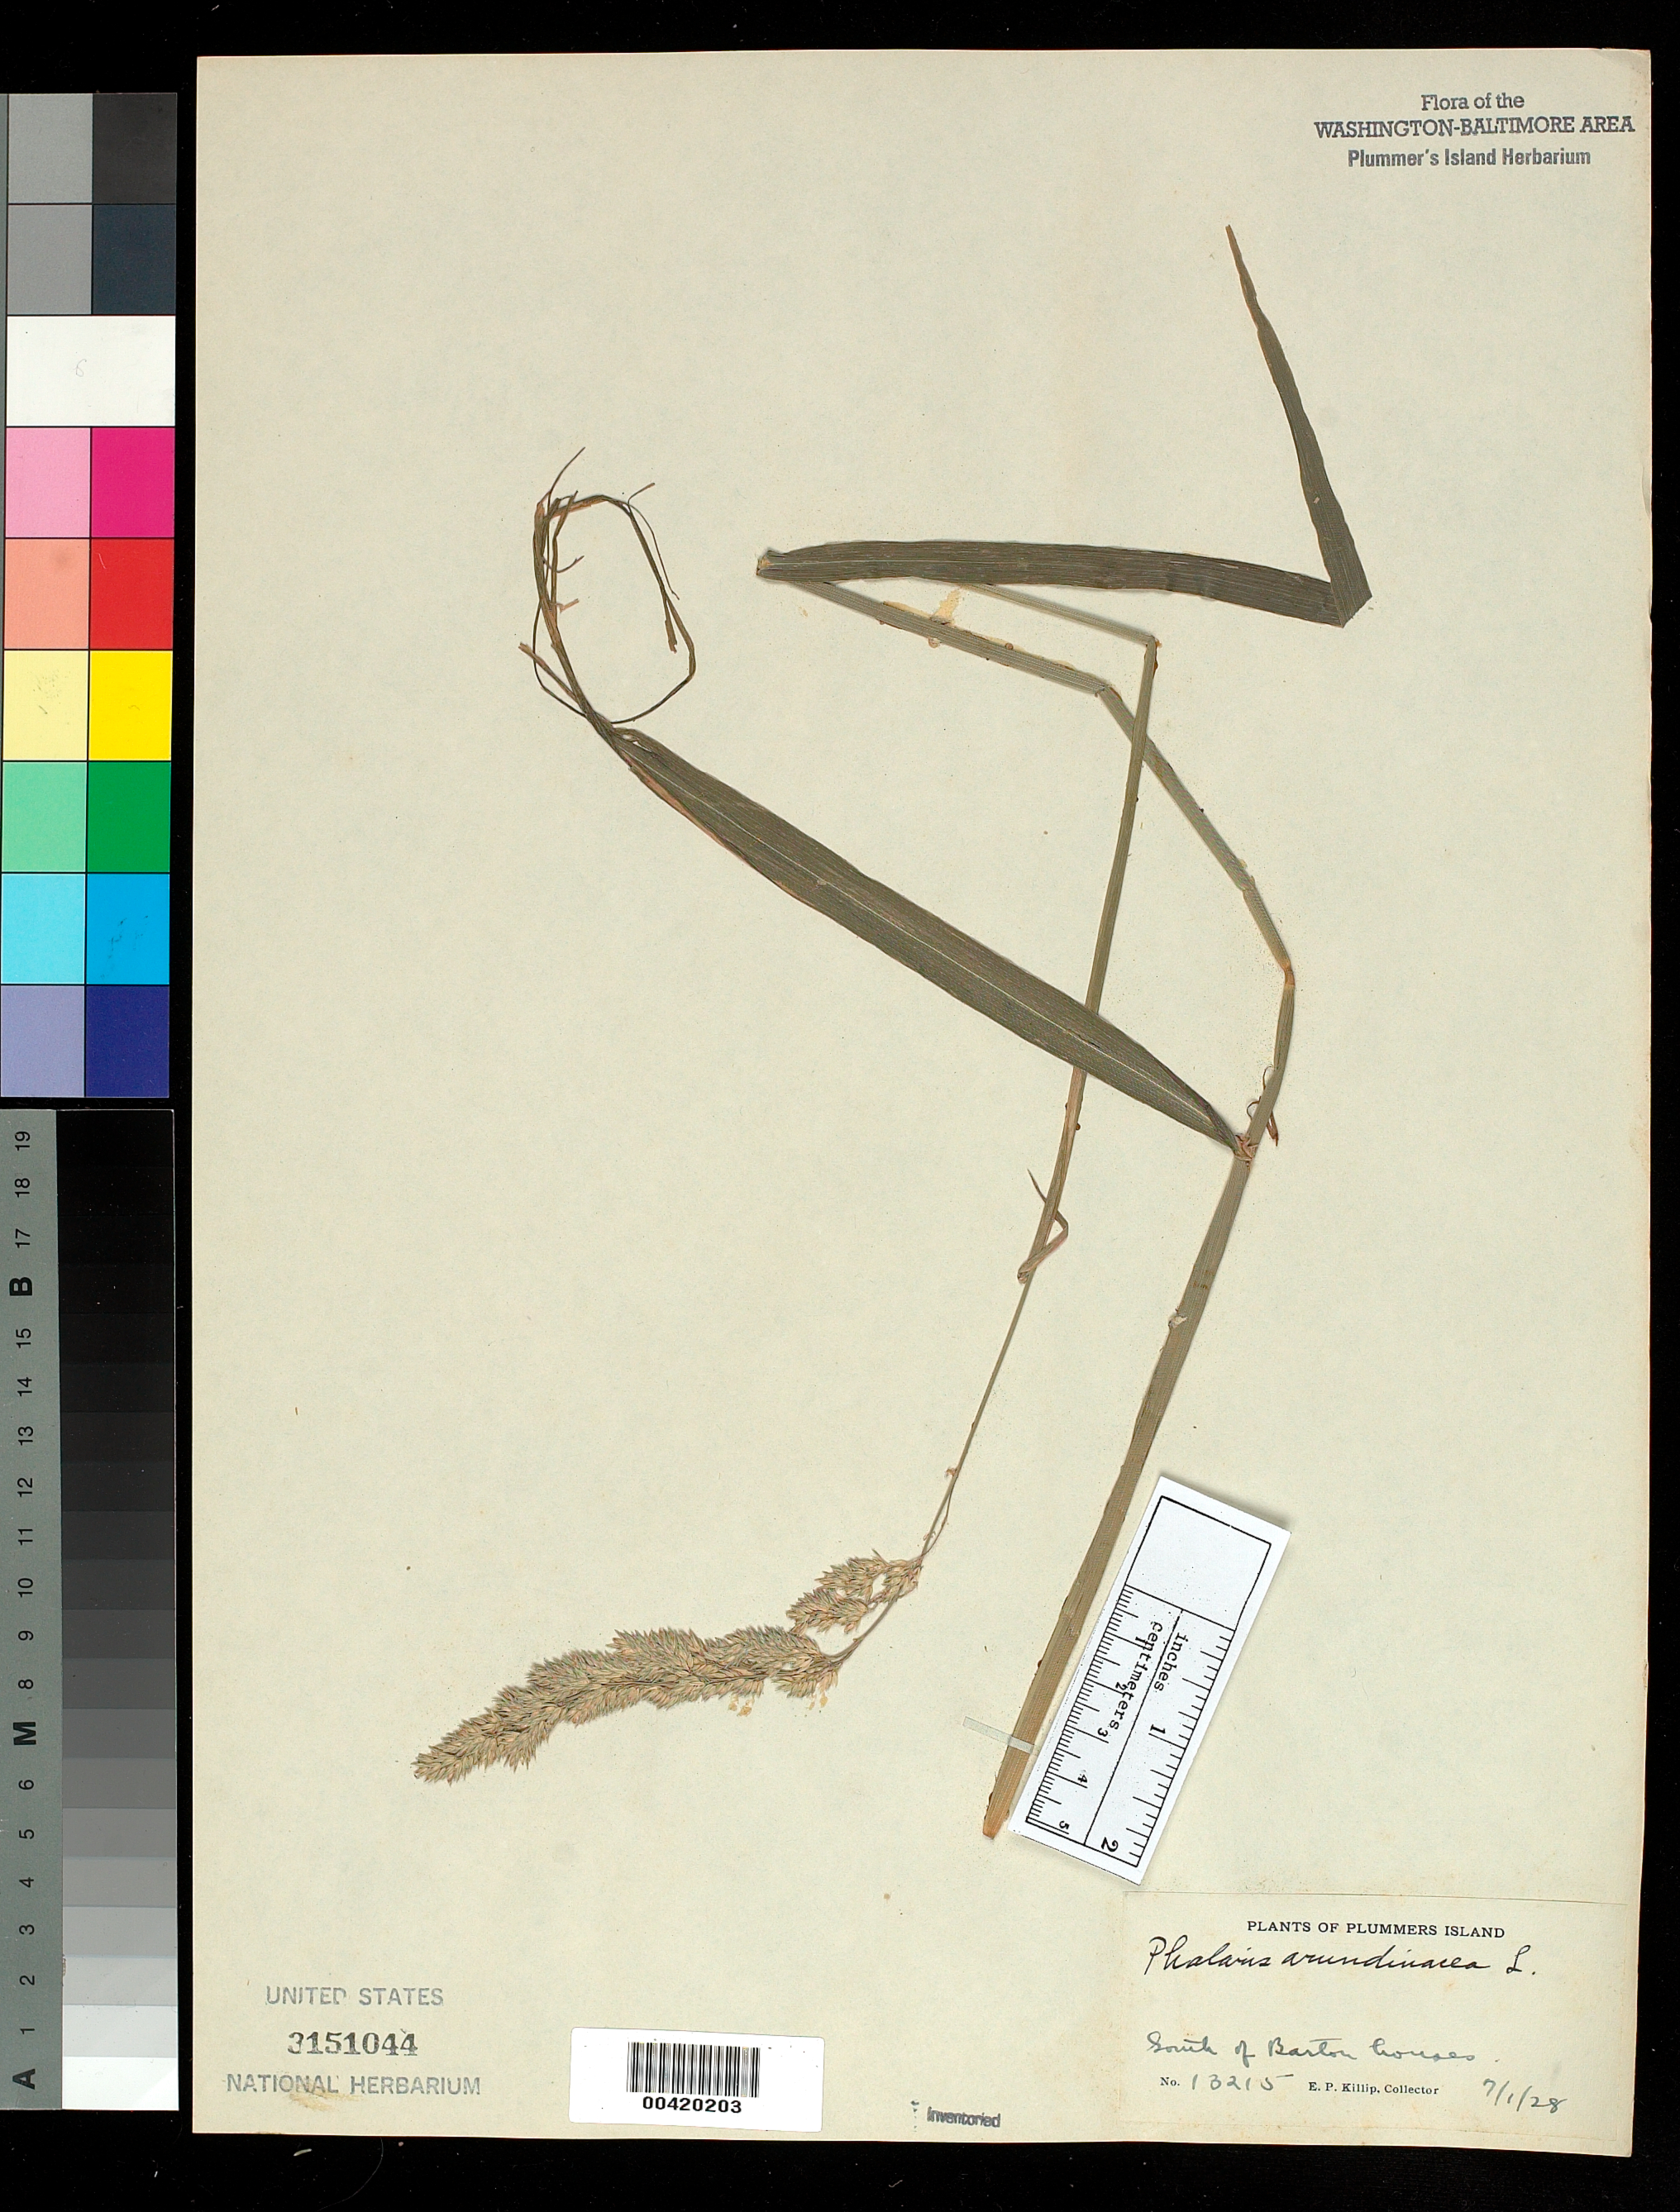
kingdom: Plantae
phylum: Tracheophyta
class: Liliopsida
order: Poales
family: Poaceae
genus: Phalaris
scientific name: Phalaris arundinacea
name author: L.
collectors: E. P. Killip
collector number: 13215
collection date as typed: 01 Jul 1928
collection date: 1928-07-01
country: United States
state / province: Maryland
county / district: Montgomery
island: Plummers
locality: Plummer's Island; south of Barton Houses C. & O. Canal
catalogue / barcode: US 3151044